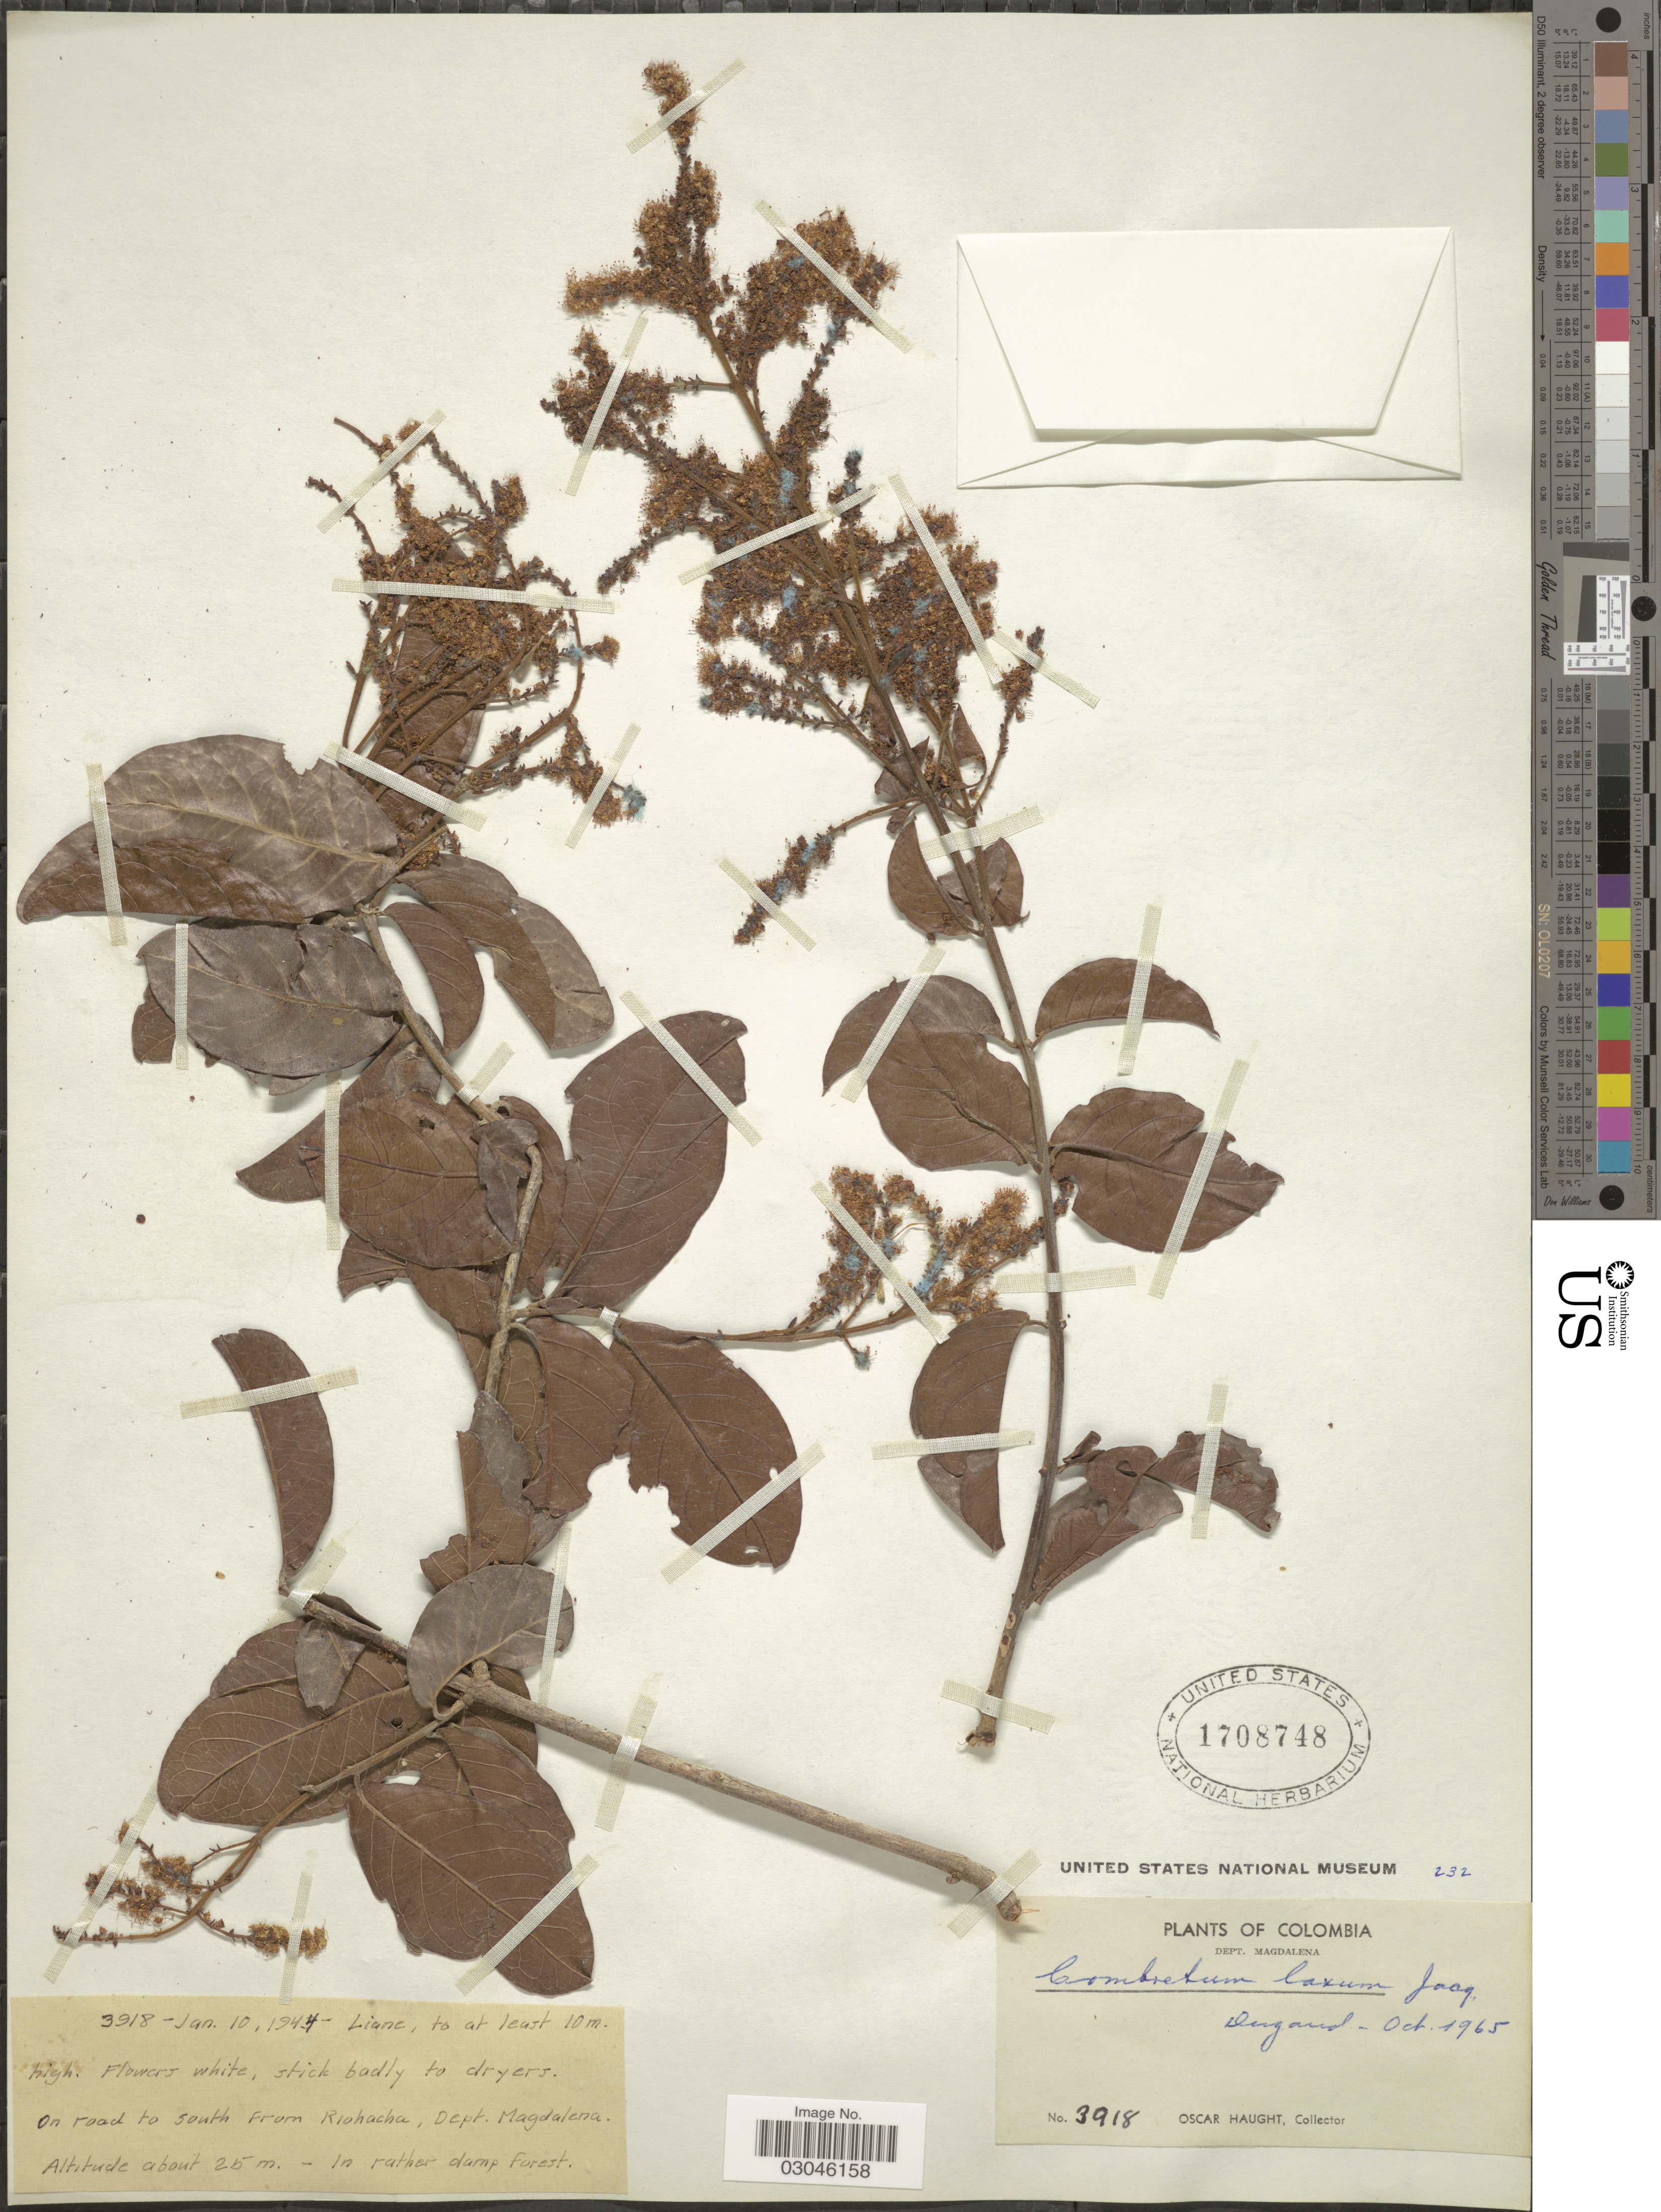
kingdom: Plantae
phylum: Tracheophyta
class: Magnoliopsida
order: Myrtales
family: Combretaceae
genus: Combretum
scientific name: Combretum laxum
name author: Jacq.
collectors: O. L. Haught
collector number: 3918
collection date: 1944-01-10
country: Colombia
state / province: Magdalena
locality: Dept. Magdalena. On road to south from Riohacha.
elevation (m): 25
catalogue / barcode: US 1708748